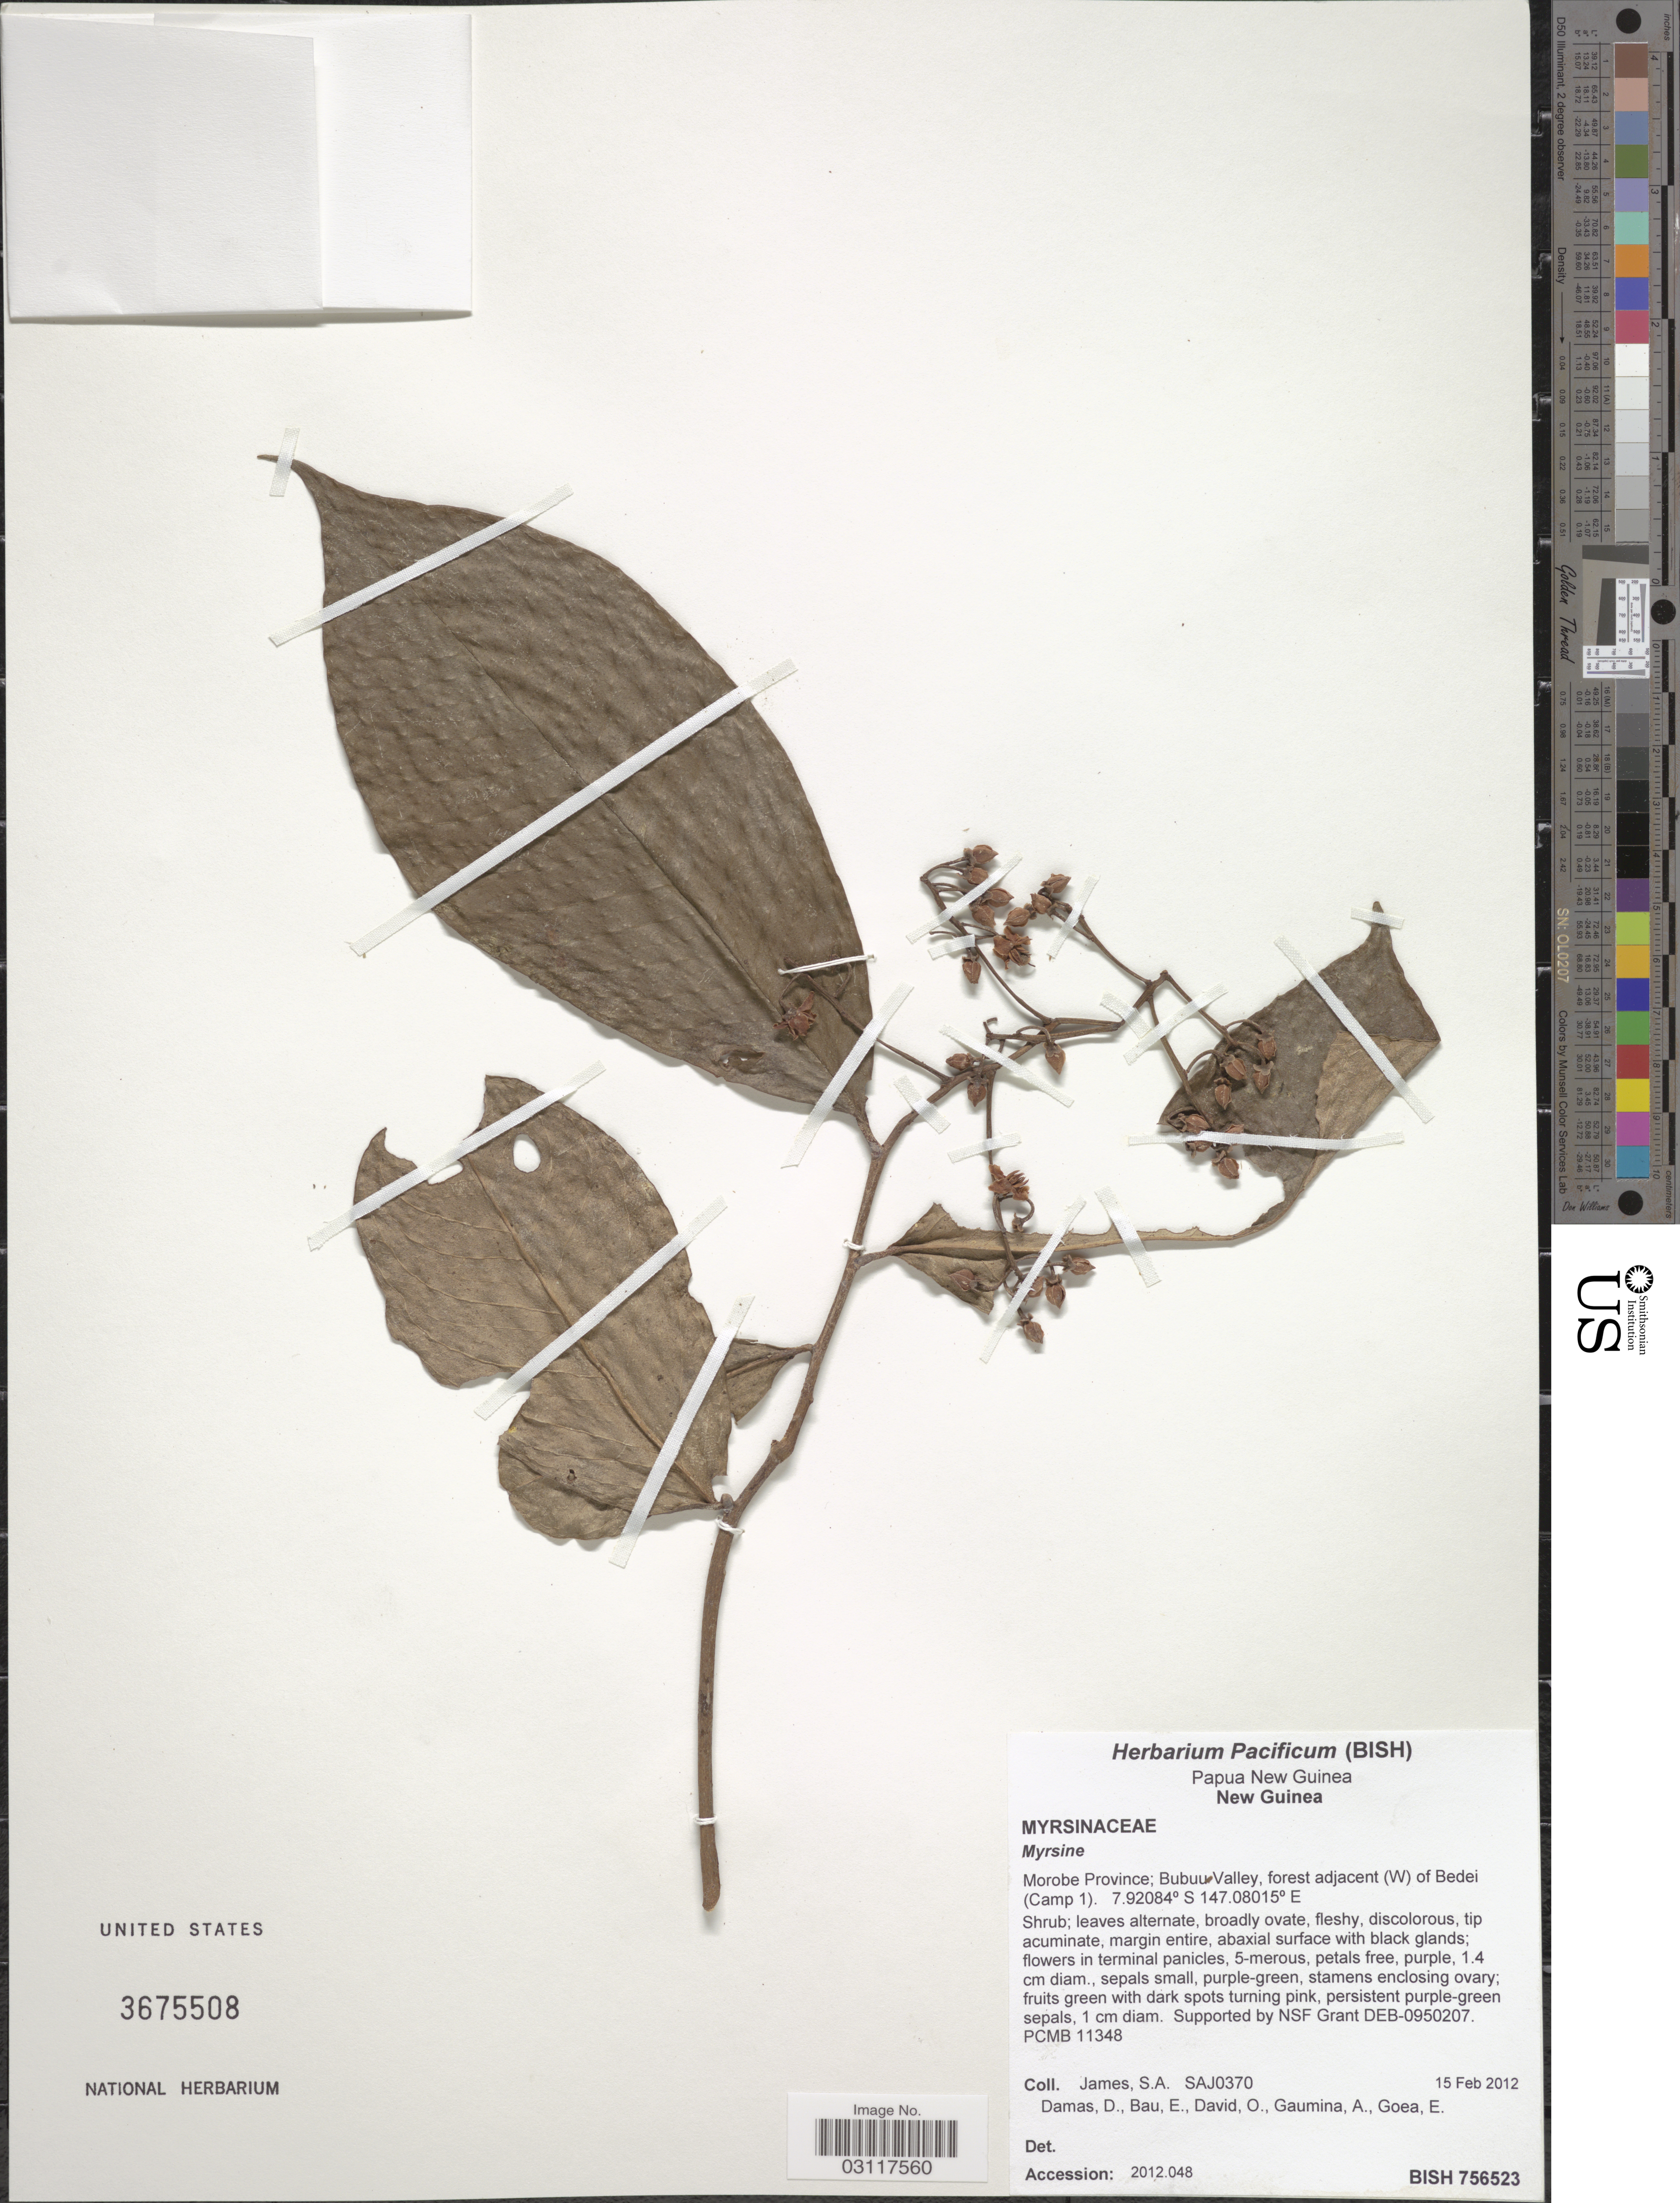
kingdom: Plantae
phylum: Tracheophyta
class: Magnoliopsida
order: Ericales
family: Primulaceae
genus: Myrsine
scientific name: Myrsine sp.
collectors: S. James, D. Damas, E. Bau, O. David & et al.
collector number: SAJ0370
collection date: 2012-02-15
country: Papua New Guinea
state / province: Morobe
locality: New Guinea, Morobe Province; Bubuu Valley, forest adjacent (W) of Bedei (Camp 1).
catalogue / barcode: US 3675508